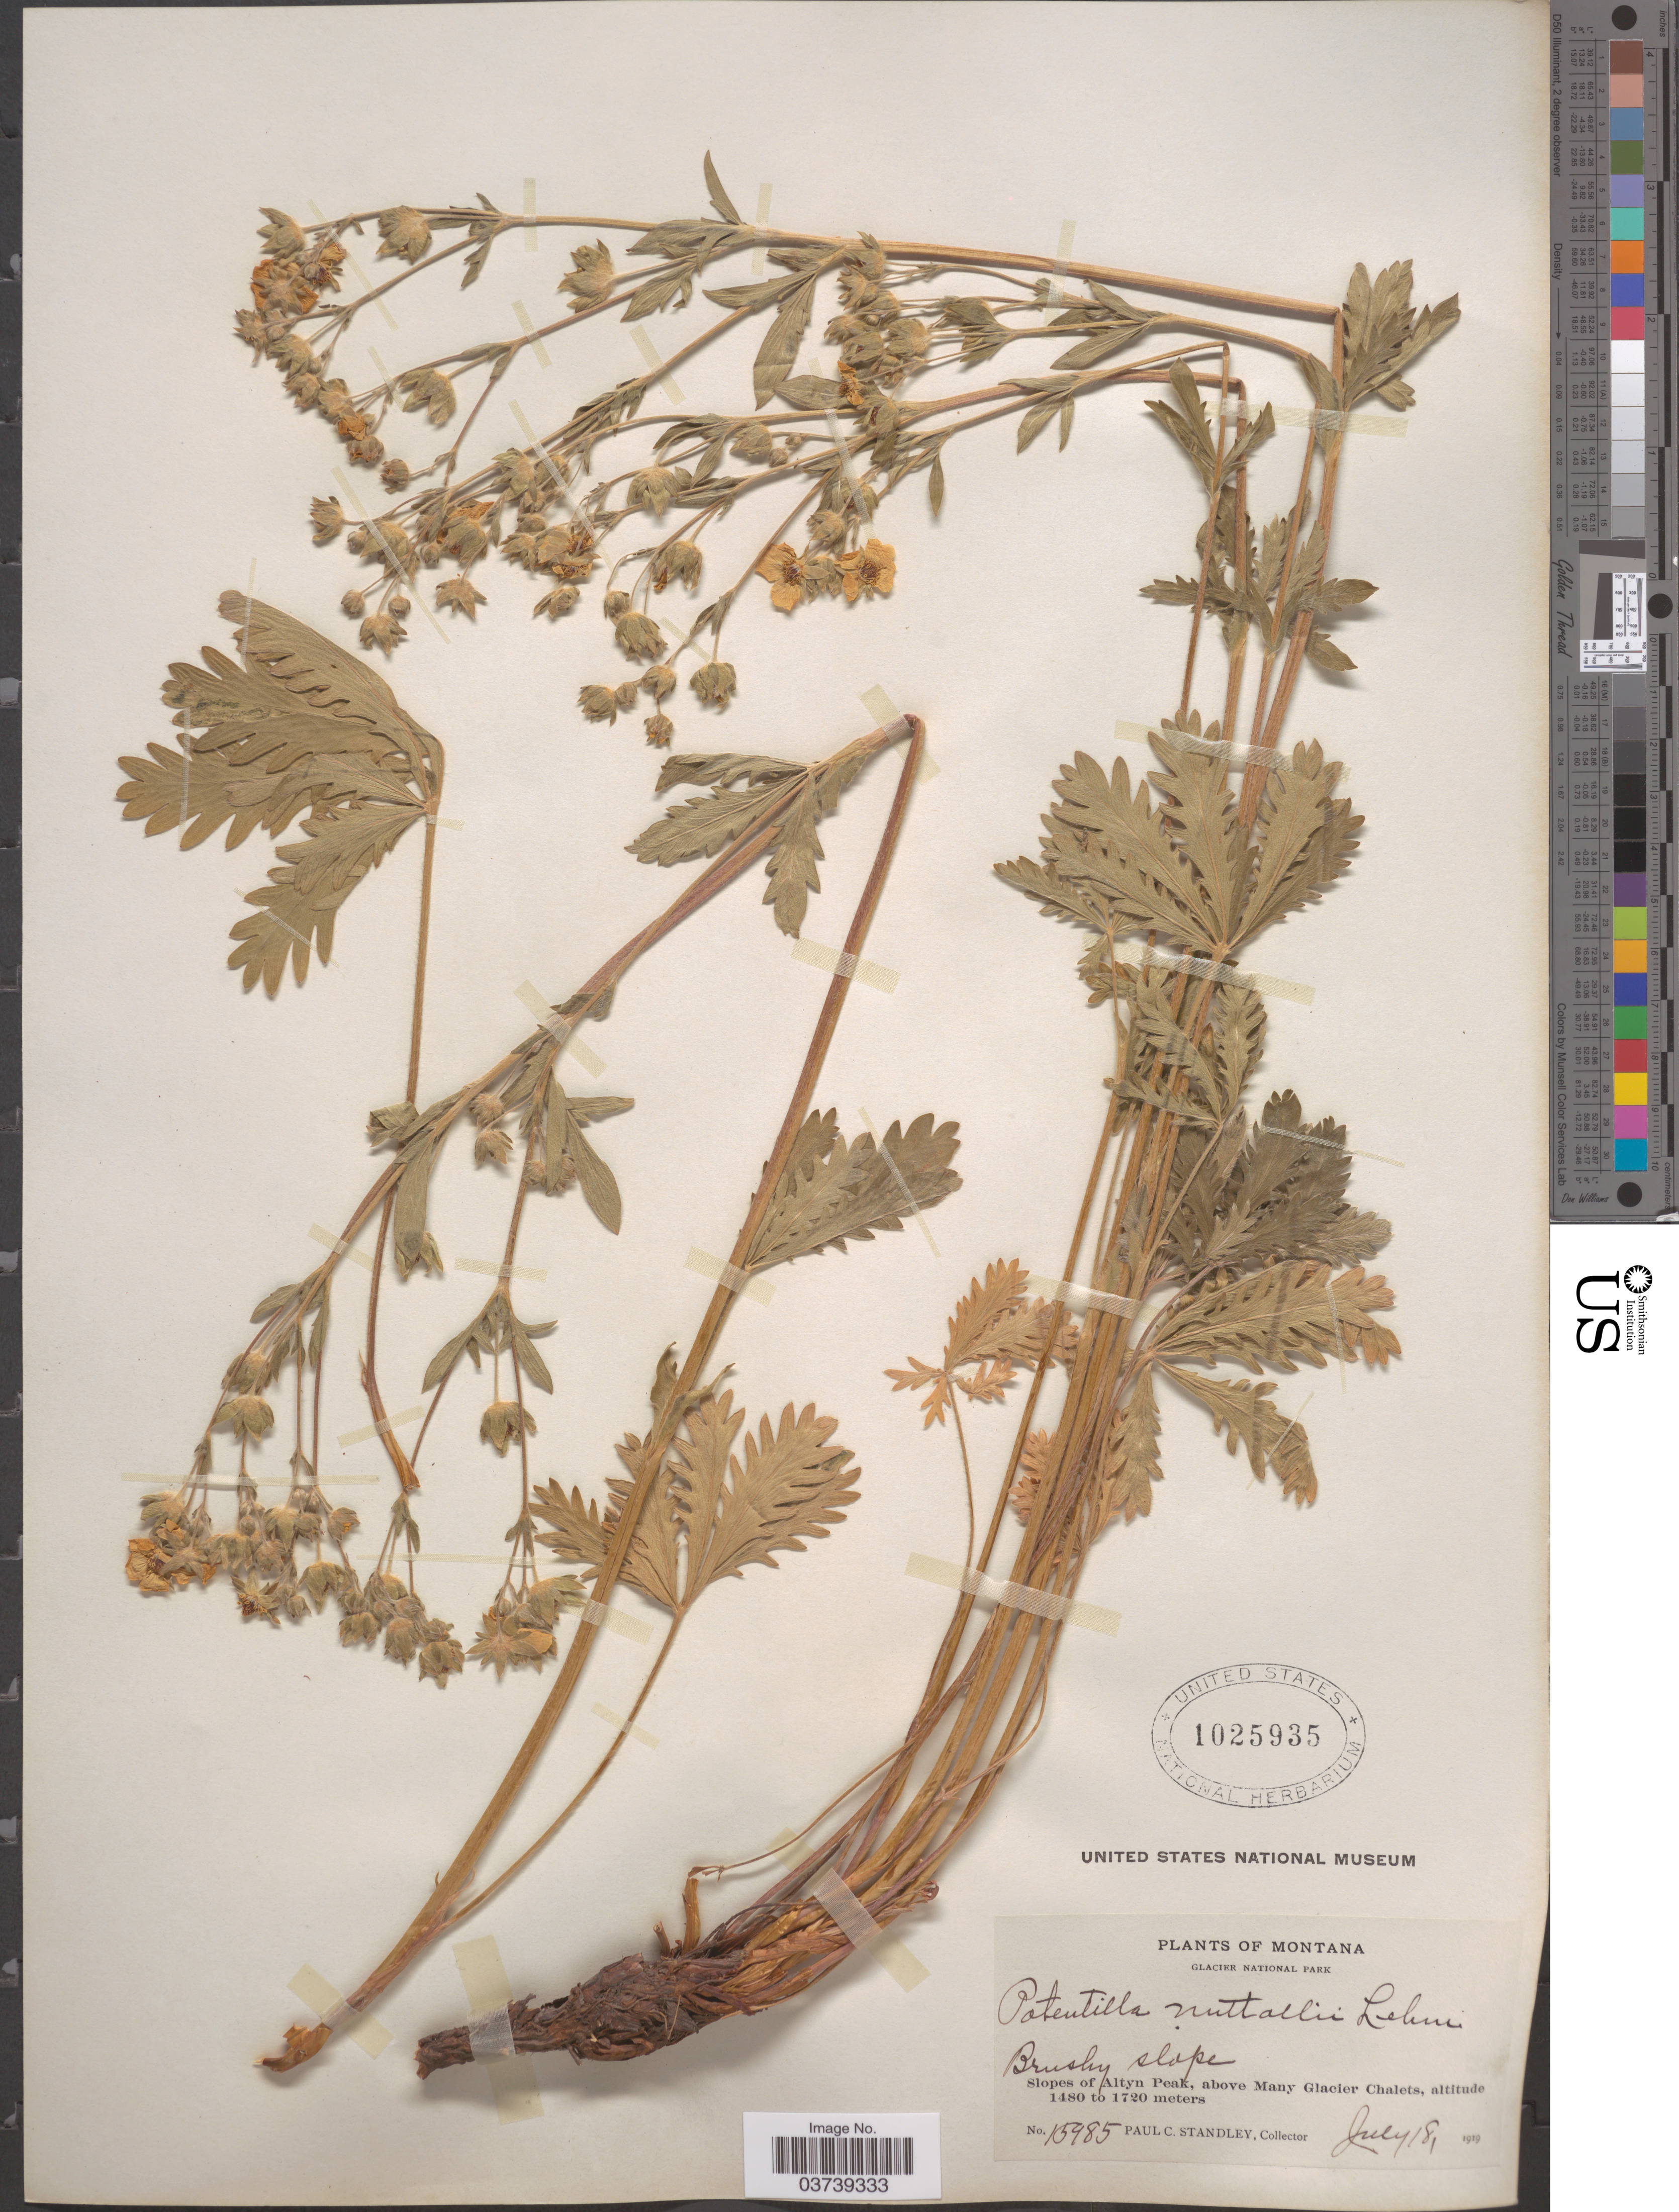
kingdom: Plantae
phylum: Tracheophyta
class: Magnoliopsida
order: Rosales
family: Rosaceae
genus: Potentilla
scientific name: Potentilla gracilis var. fastigiata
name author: (Nutt.) S. Watson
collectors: P. C. Standley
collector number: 15985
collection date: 1919-07-18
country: United States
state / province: Montana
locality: Glacier National Park. Slopes of Altyn Peak, above Many Glacier Chalets.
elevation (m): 1480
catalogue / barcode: US 1025935